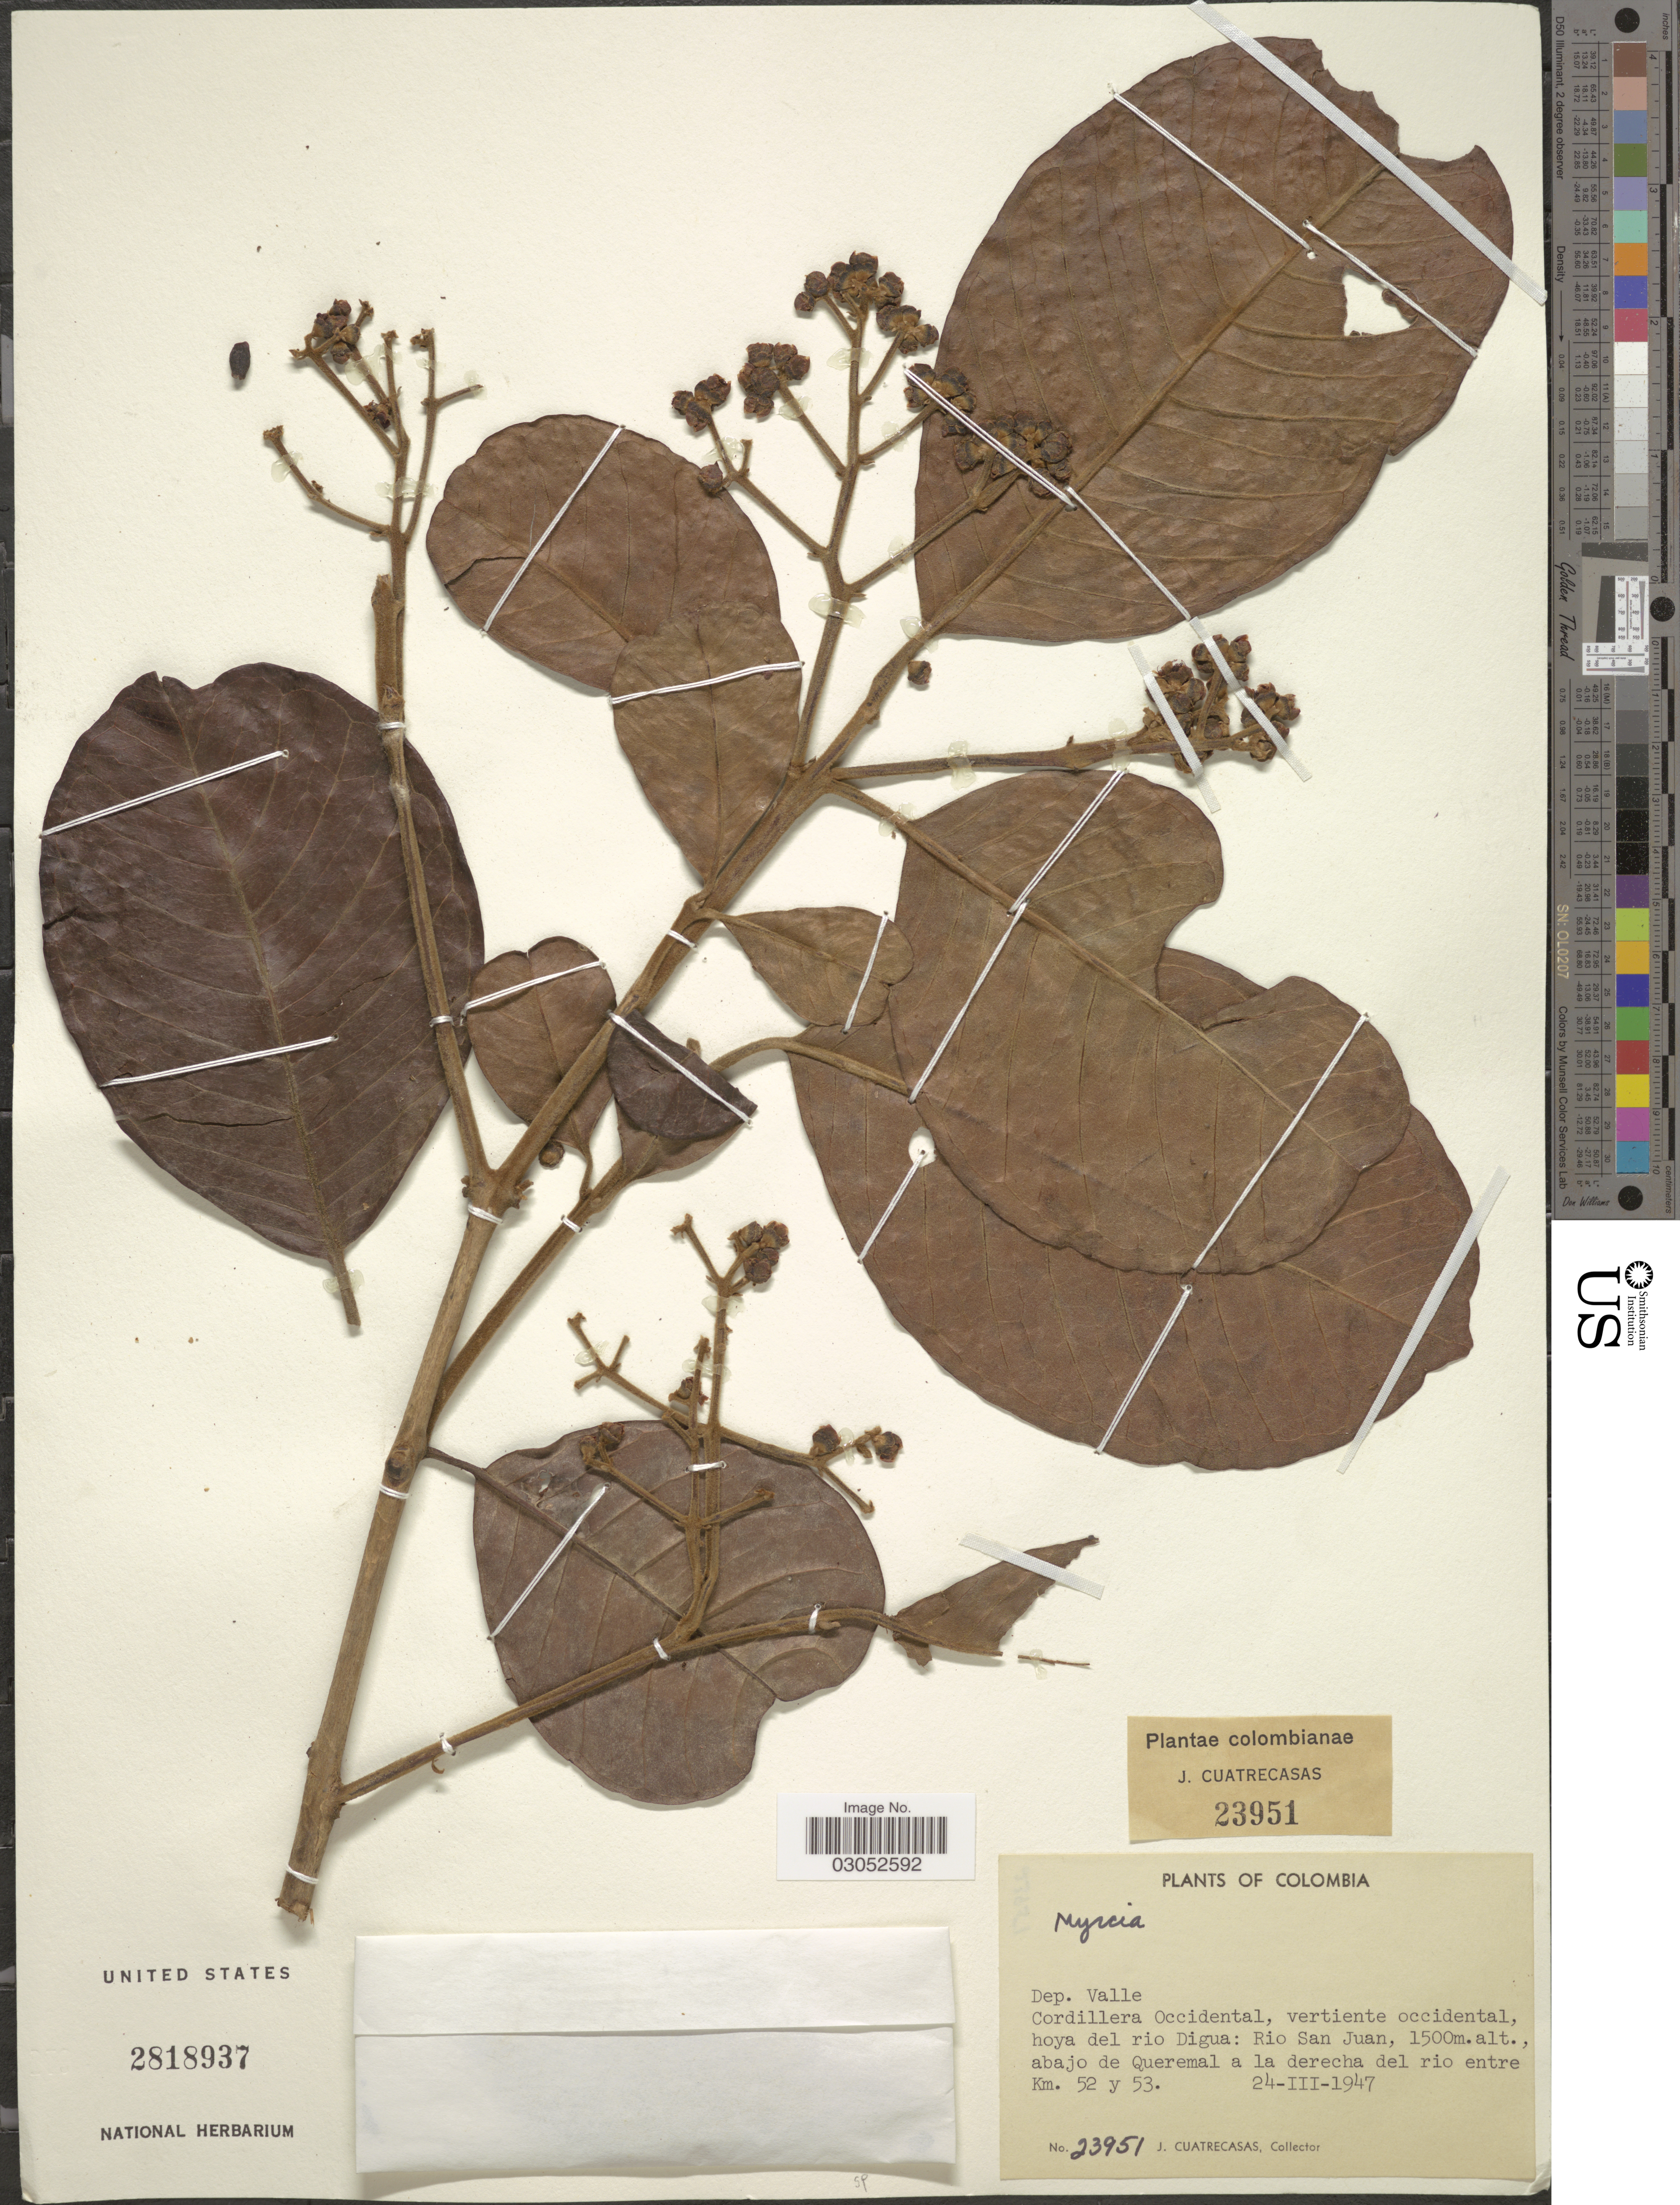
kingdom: Plantae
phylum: Tracheophyta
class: Magnoliopsida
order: Myrtales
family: Myrtaceae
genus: Myrcia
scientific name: Myrcia sp.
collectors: J. Cuatrecasas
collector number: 23951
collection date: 1947-03-24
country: Colombia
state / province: Valle del Cauca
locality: Dep. Valle. Cordillera Occidental, vertiente occidental, hoya del rio Digua: Rio San Juan, abajo de Queremal a la derecha del rio entre Km. 52 y 53.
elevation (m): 1500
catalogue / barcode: US 2818937